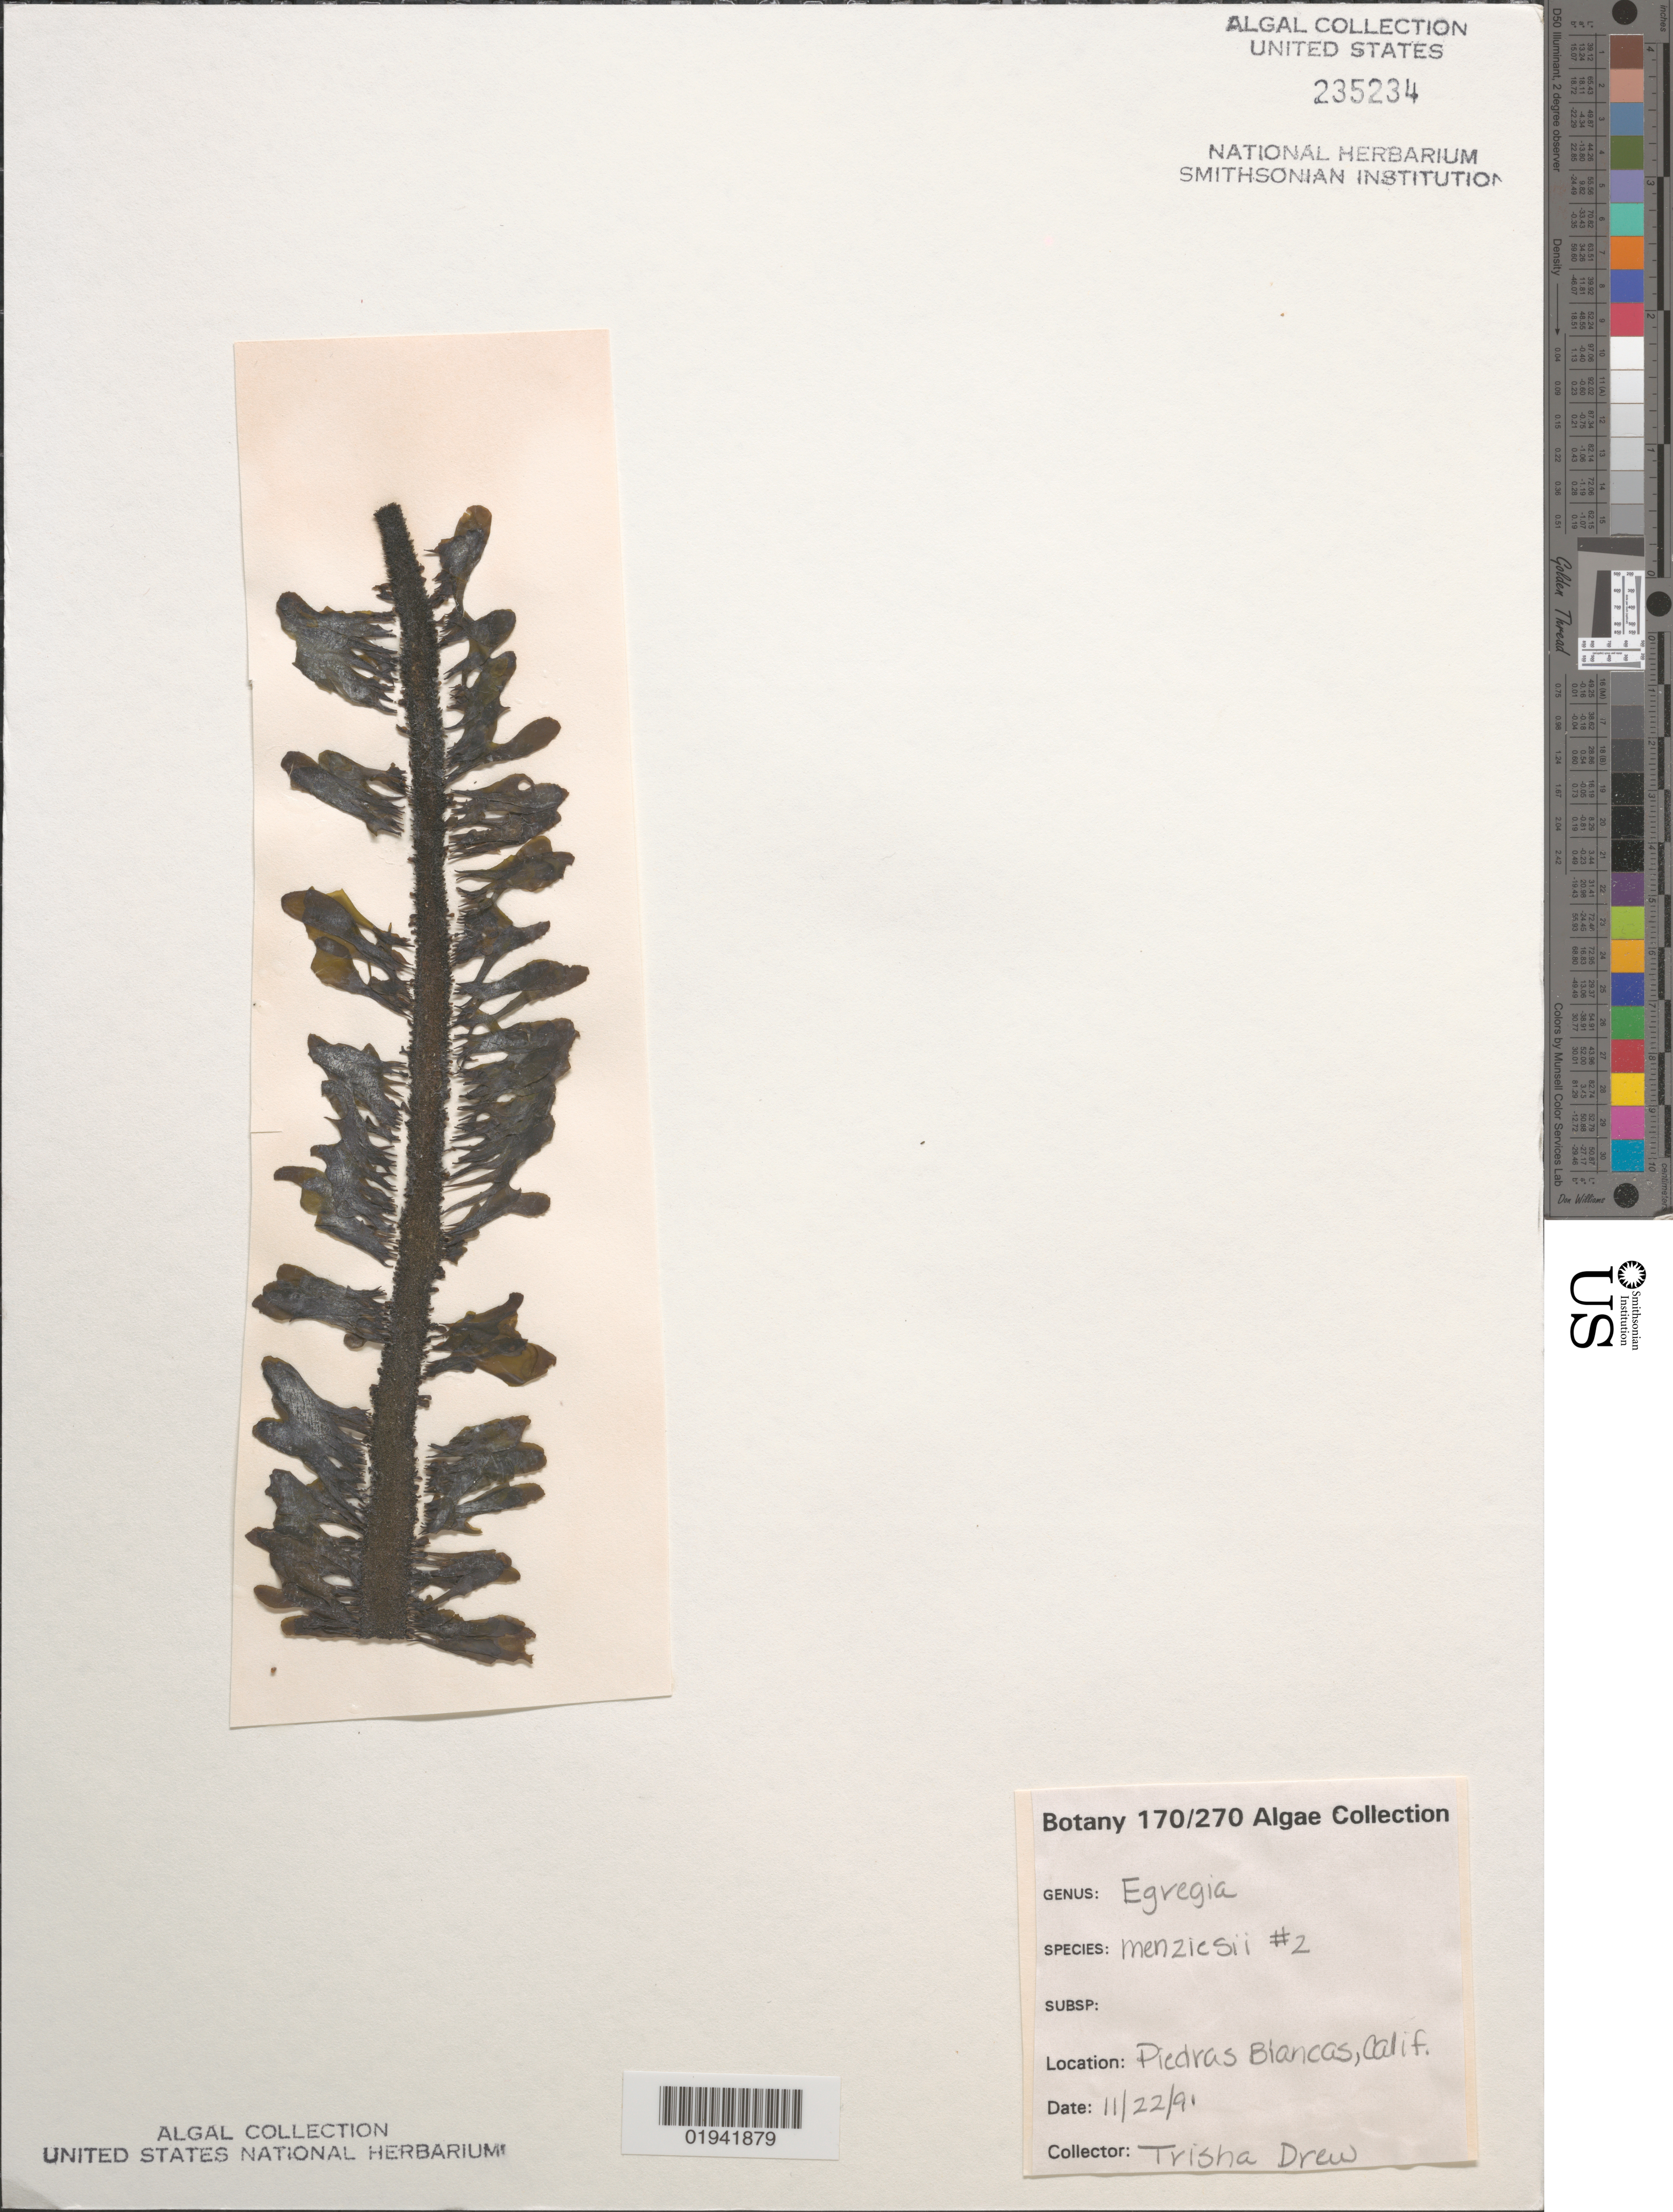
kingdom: Chromista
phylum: Ochrophyta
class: Phaeophyceae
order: Laminariales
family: Lessoniaceae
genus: Egregia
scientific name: Egregia menziesii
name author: (Turner) Aresch.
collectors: T. Drew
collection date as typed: Transcribed d/m/y: 22/11/91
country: United States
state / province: California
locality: Piedras Blancas.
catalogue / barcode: US 235234